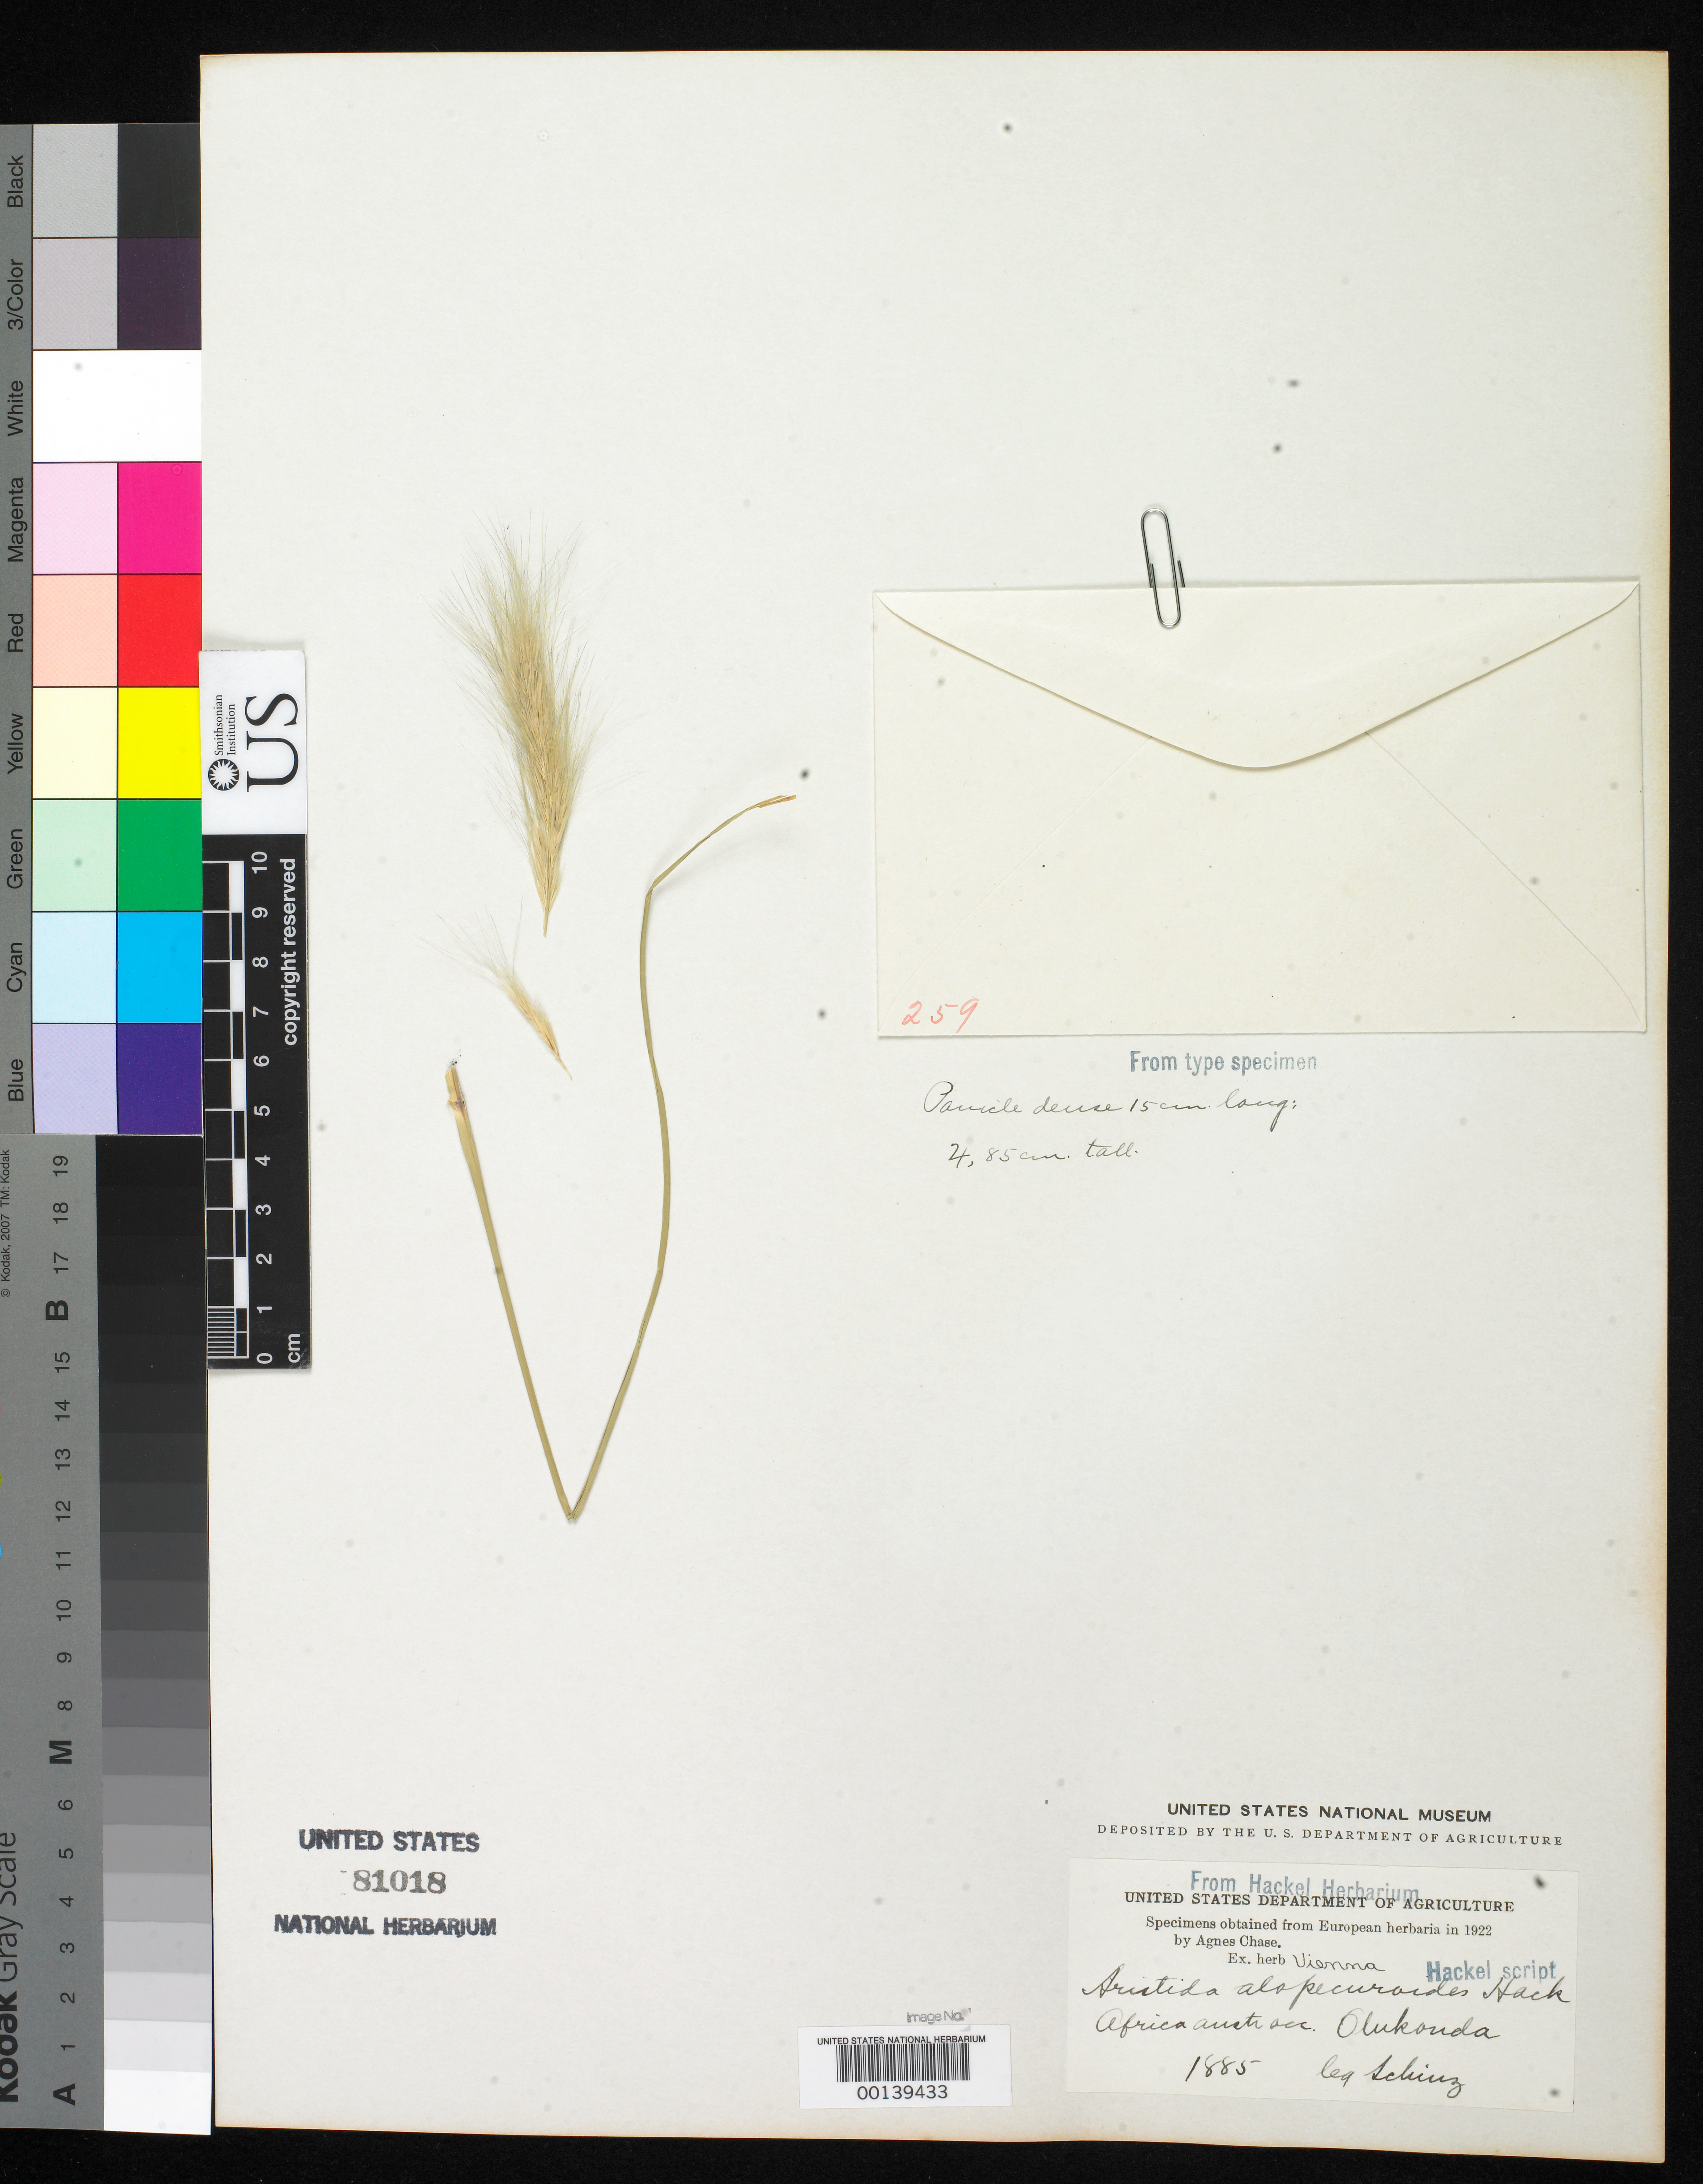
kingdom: Plantae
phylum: Tracheophyta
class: Liliopsida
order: Poales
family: Poaceae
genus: Aristida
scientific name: Aristida alopecuroides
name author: Hack. in Schinz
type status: Type Fragment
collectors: H. Schinz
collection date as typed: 1885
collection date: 1885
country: Namibia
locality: Ovamboland, Standort, at Olukonda, ondonga Stamm.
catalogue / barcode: US 81018